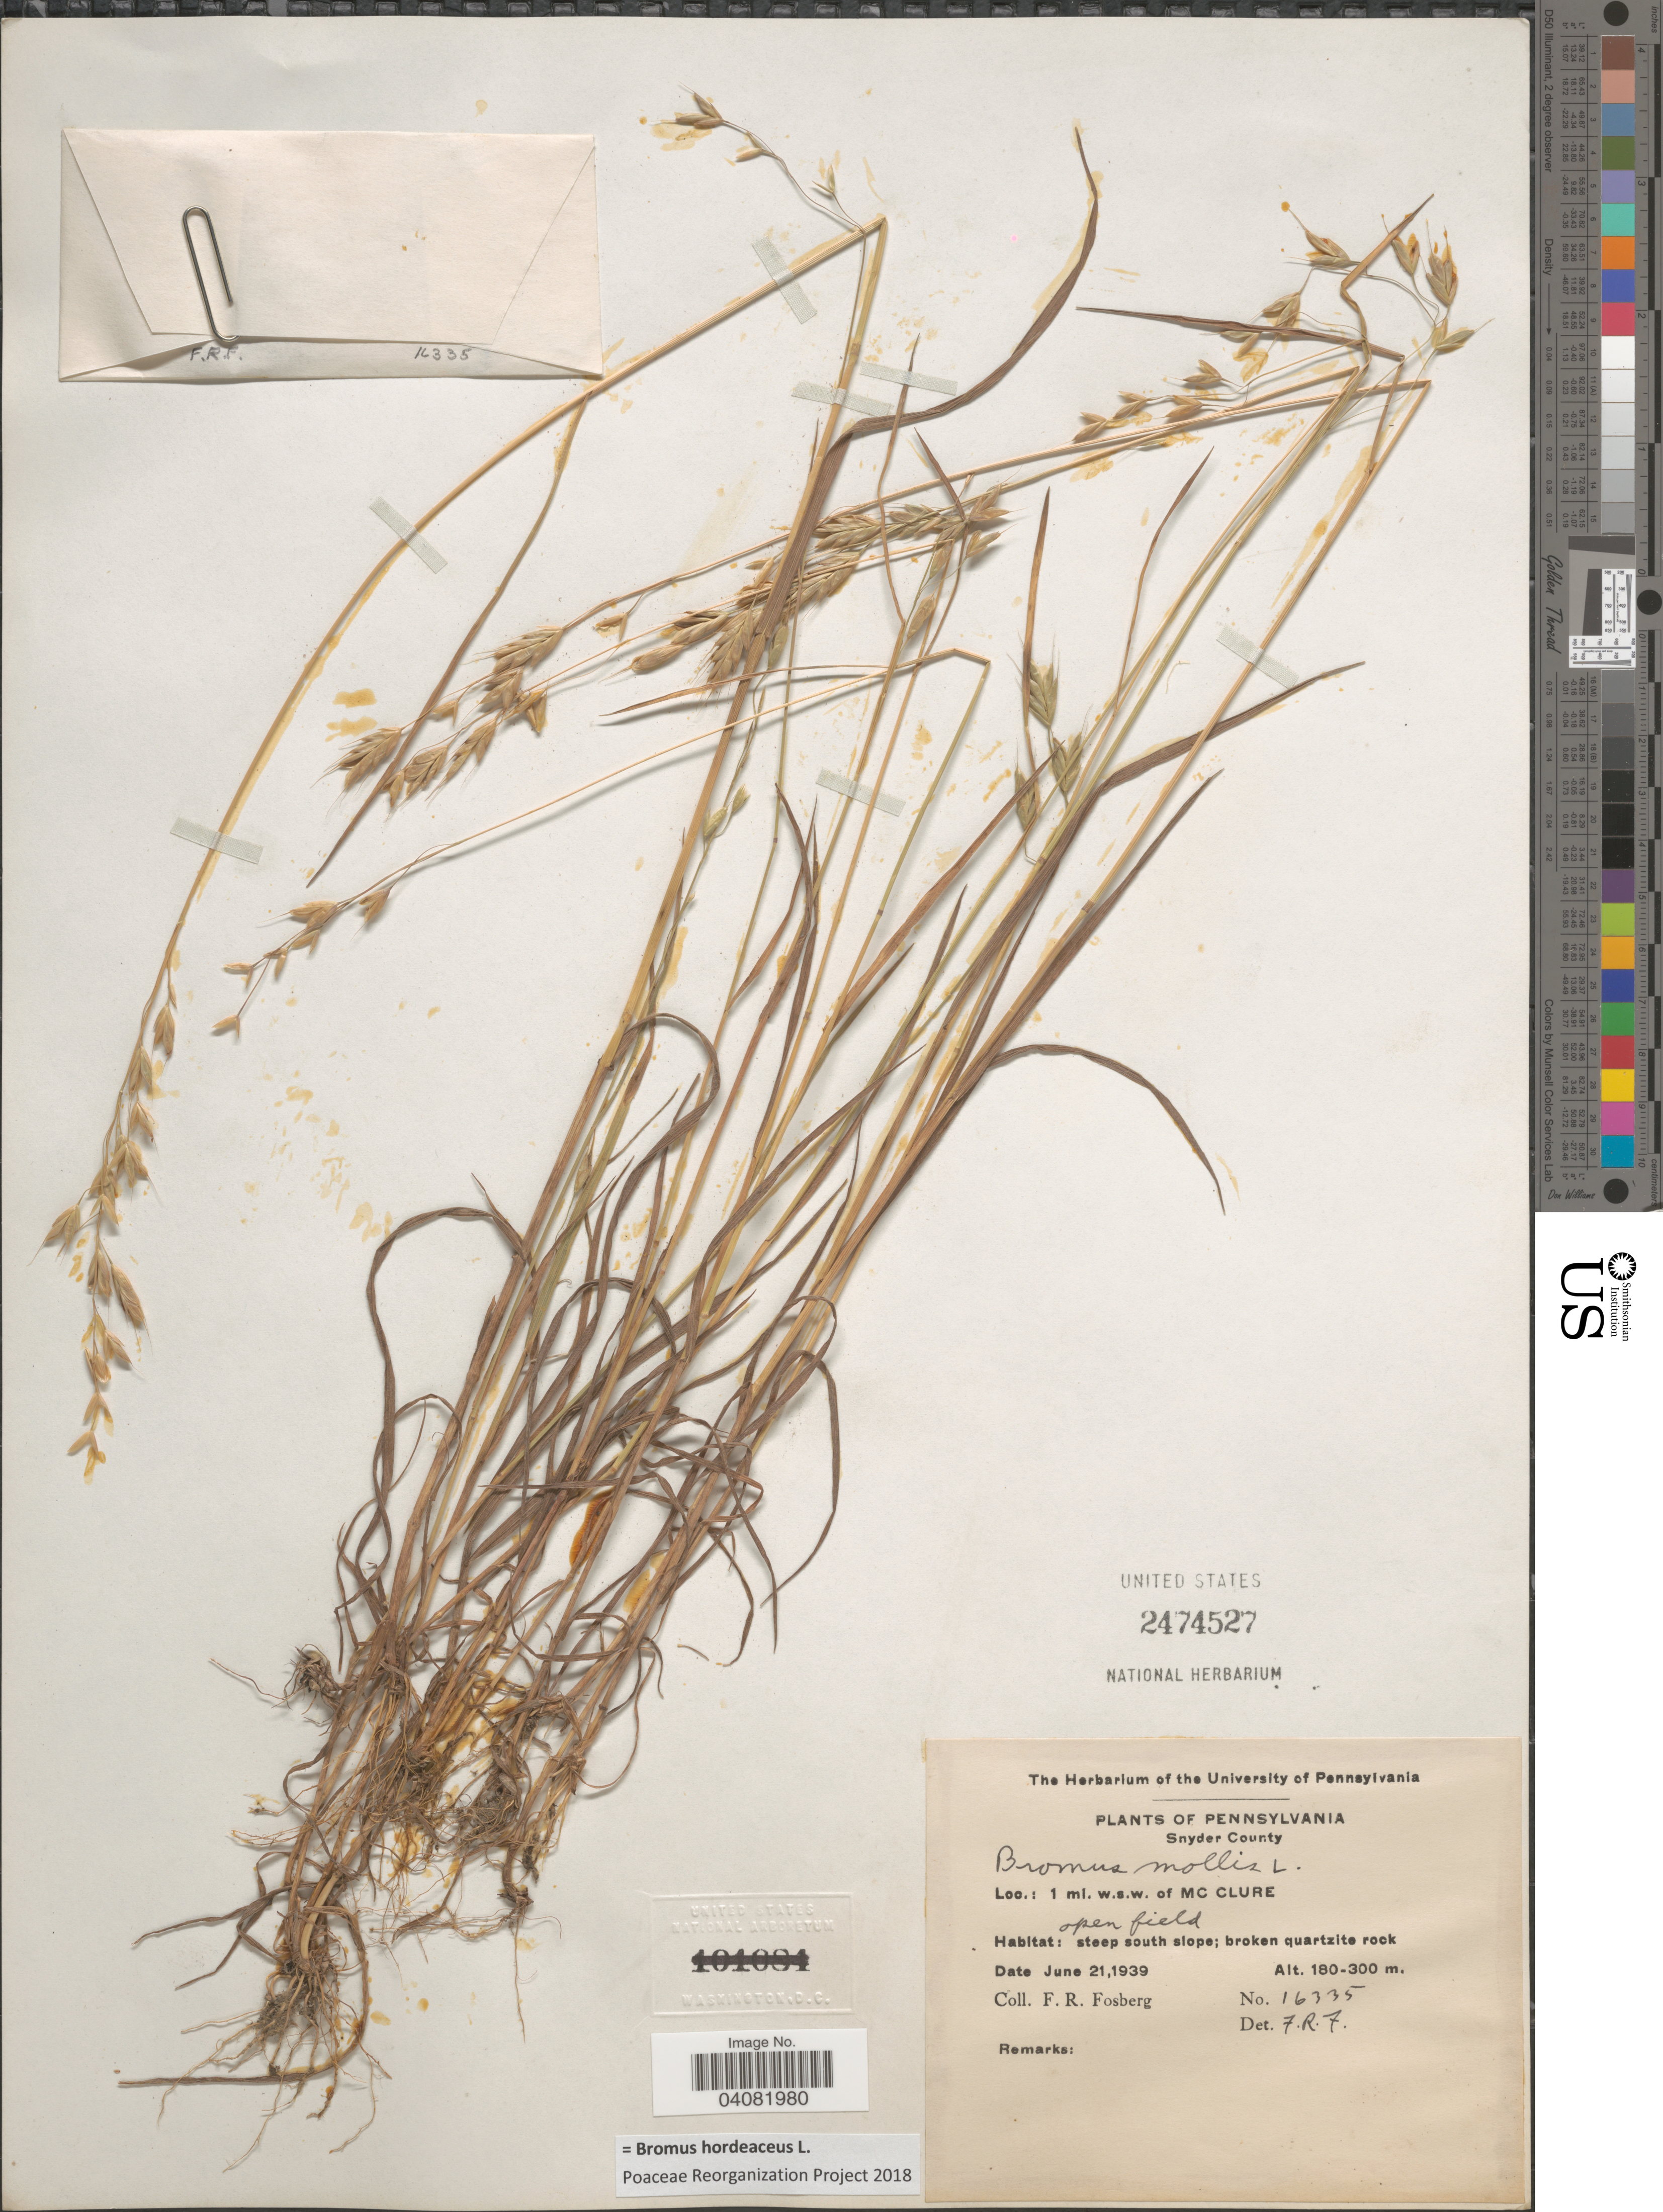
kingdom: Plantae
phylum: Tracheophyta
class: Liliopsida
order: Poales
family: Poaceae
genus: Bromus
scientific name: Bromus hordeaceus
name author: L.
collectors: F. R. Fosberg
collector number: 16335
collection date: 1939-06-21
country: United States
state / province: Pennsylvania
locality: Snyder County. 1 mi. w.s.w. of Mc Clure. Open field steep south slope; broken quartzite rock.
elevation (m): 180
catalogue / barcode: US 2474527